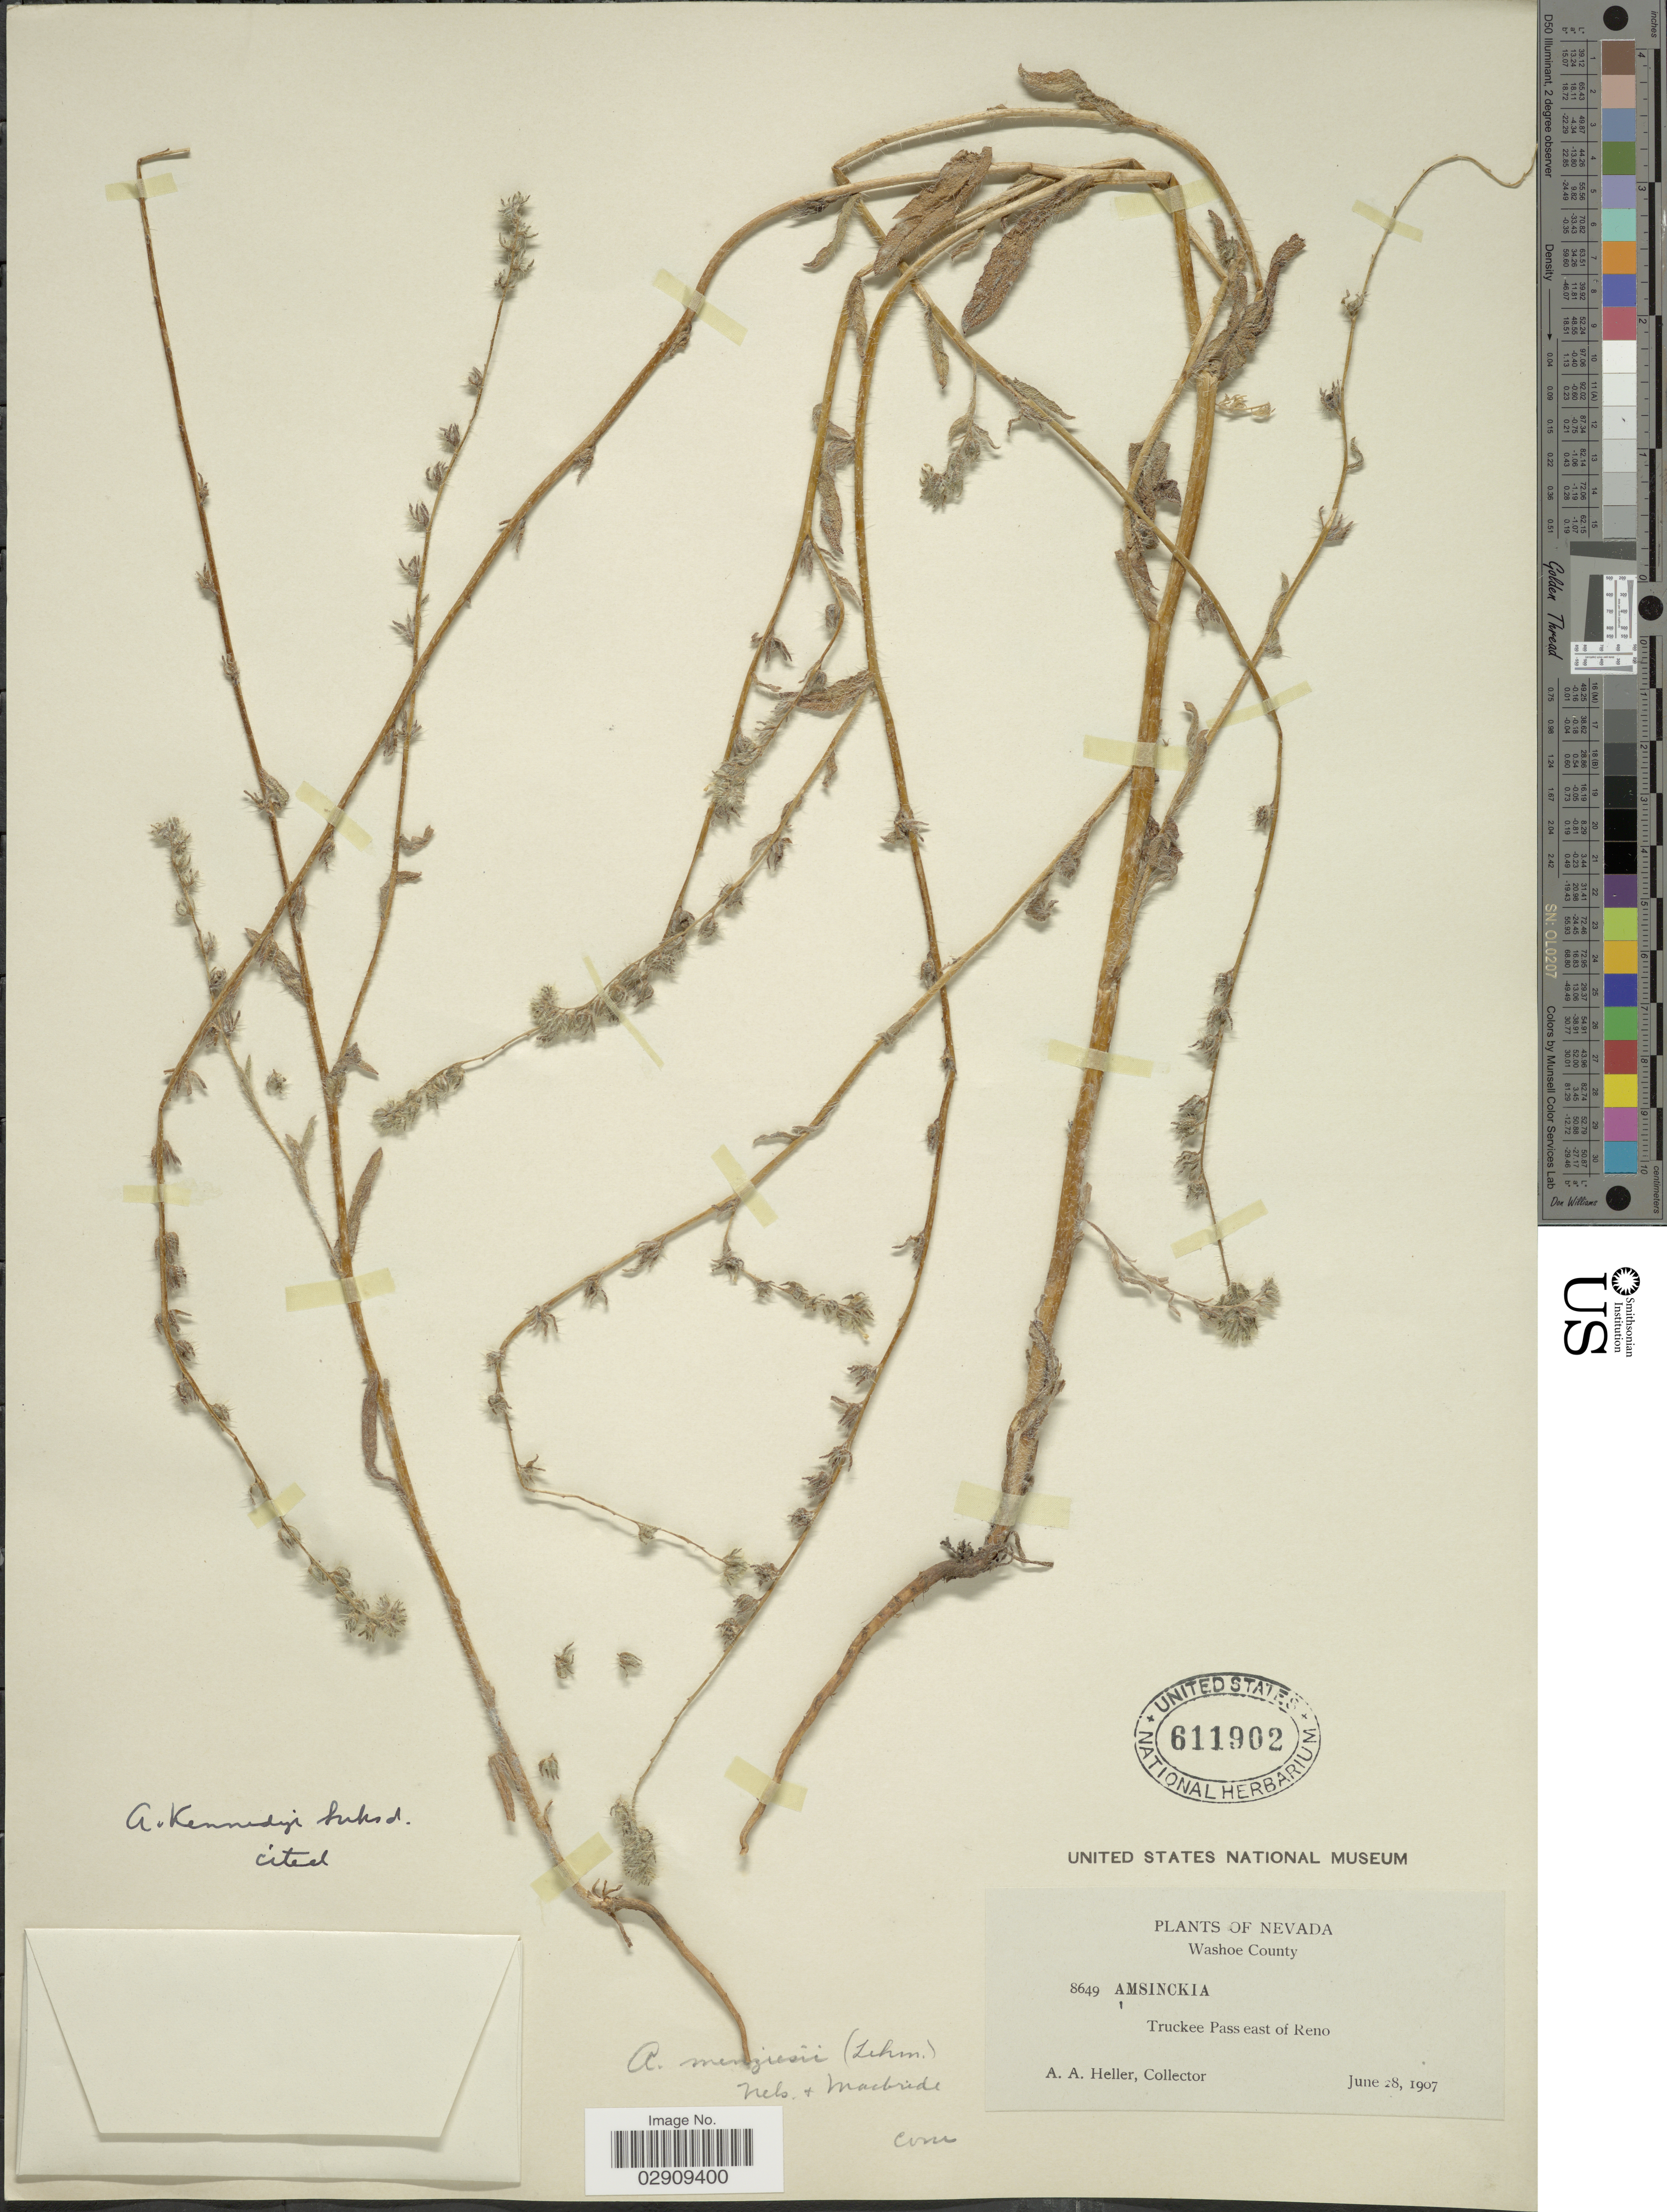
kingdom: Plantae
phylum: Tracheophyta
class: Magnoliopsida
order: Boraginales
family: Boraginaceae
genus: Amsinckia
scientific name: Amsinckia menziesii var. intermedia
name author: (Fisch. & C.A. Mey.) Ganders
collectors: A. A. Heller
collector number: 8649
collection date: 1907-06-28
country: United States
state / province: Nevada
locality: Washoe County. Truckee Pass east of Reno.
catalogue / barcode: US 611902